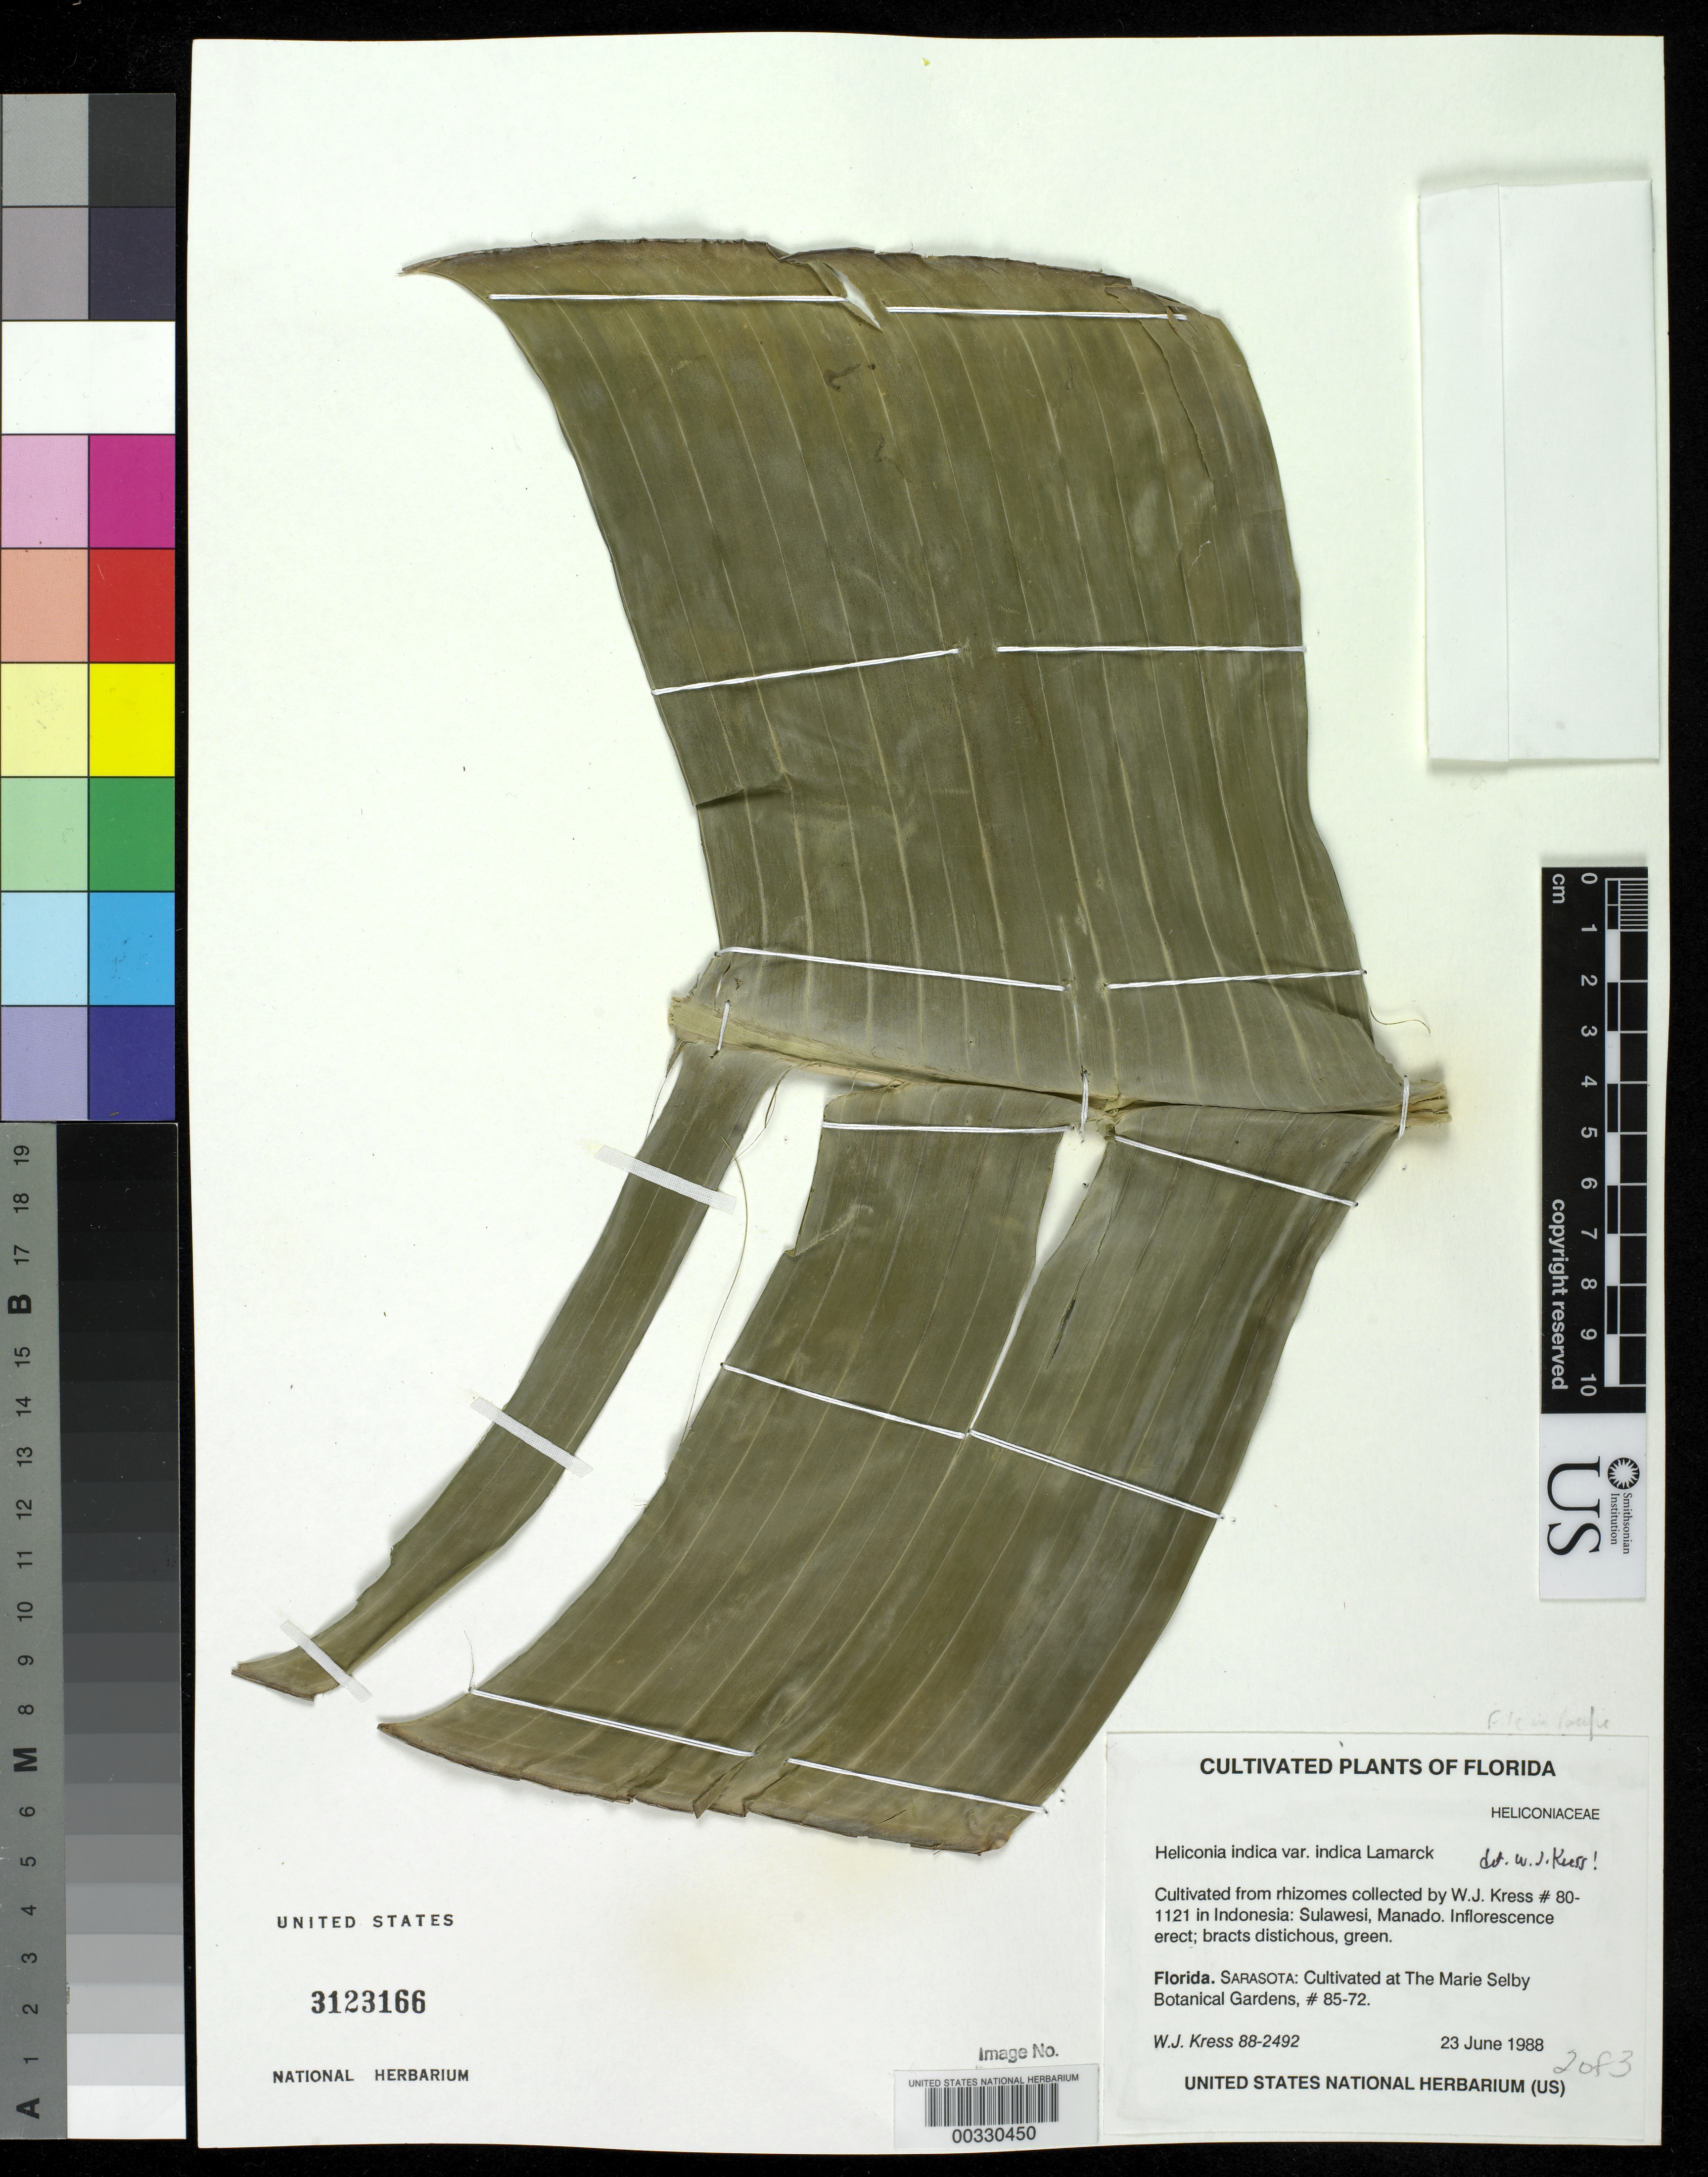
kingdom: Plantae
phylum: Tracheophyta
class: Liliopsida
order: Zingiberales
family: Heliconiaceae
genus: Heliconia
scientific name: Heliconia indica var. indica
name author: Lam.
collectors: W. J. Kress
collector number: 88-2492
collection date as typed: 23 Jun 1988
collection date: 1988-06-23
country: Indonesia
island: Celebes Island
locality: Sulawesi, manado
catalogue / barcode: US 3123166